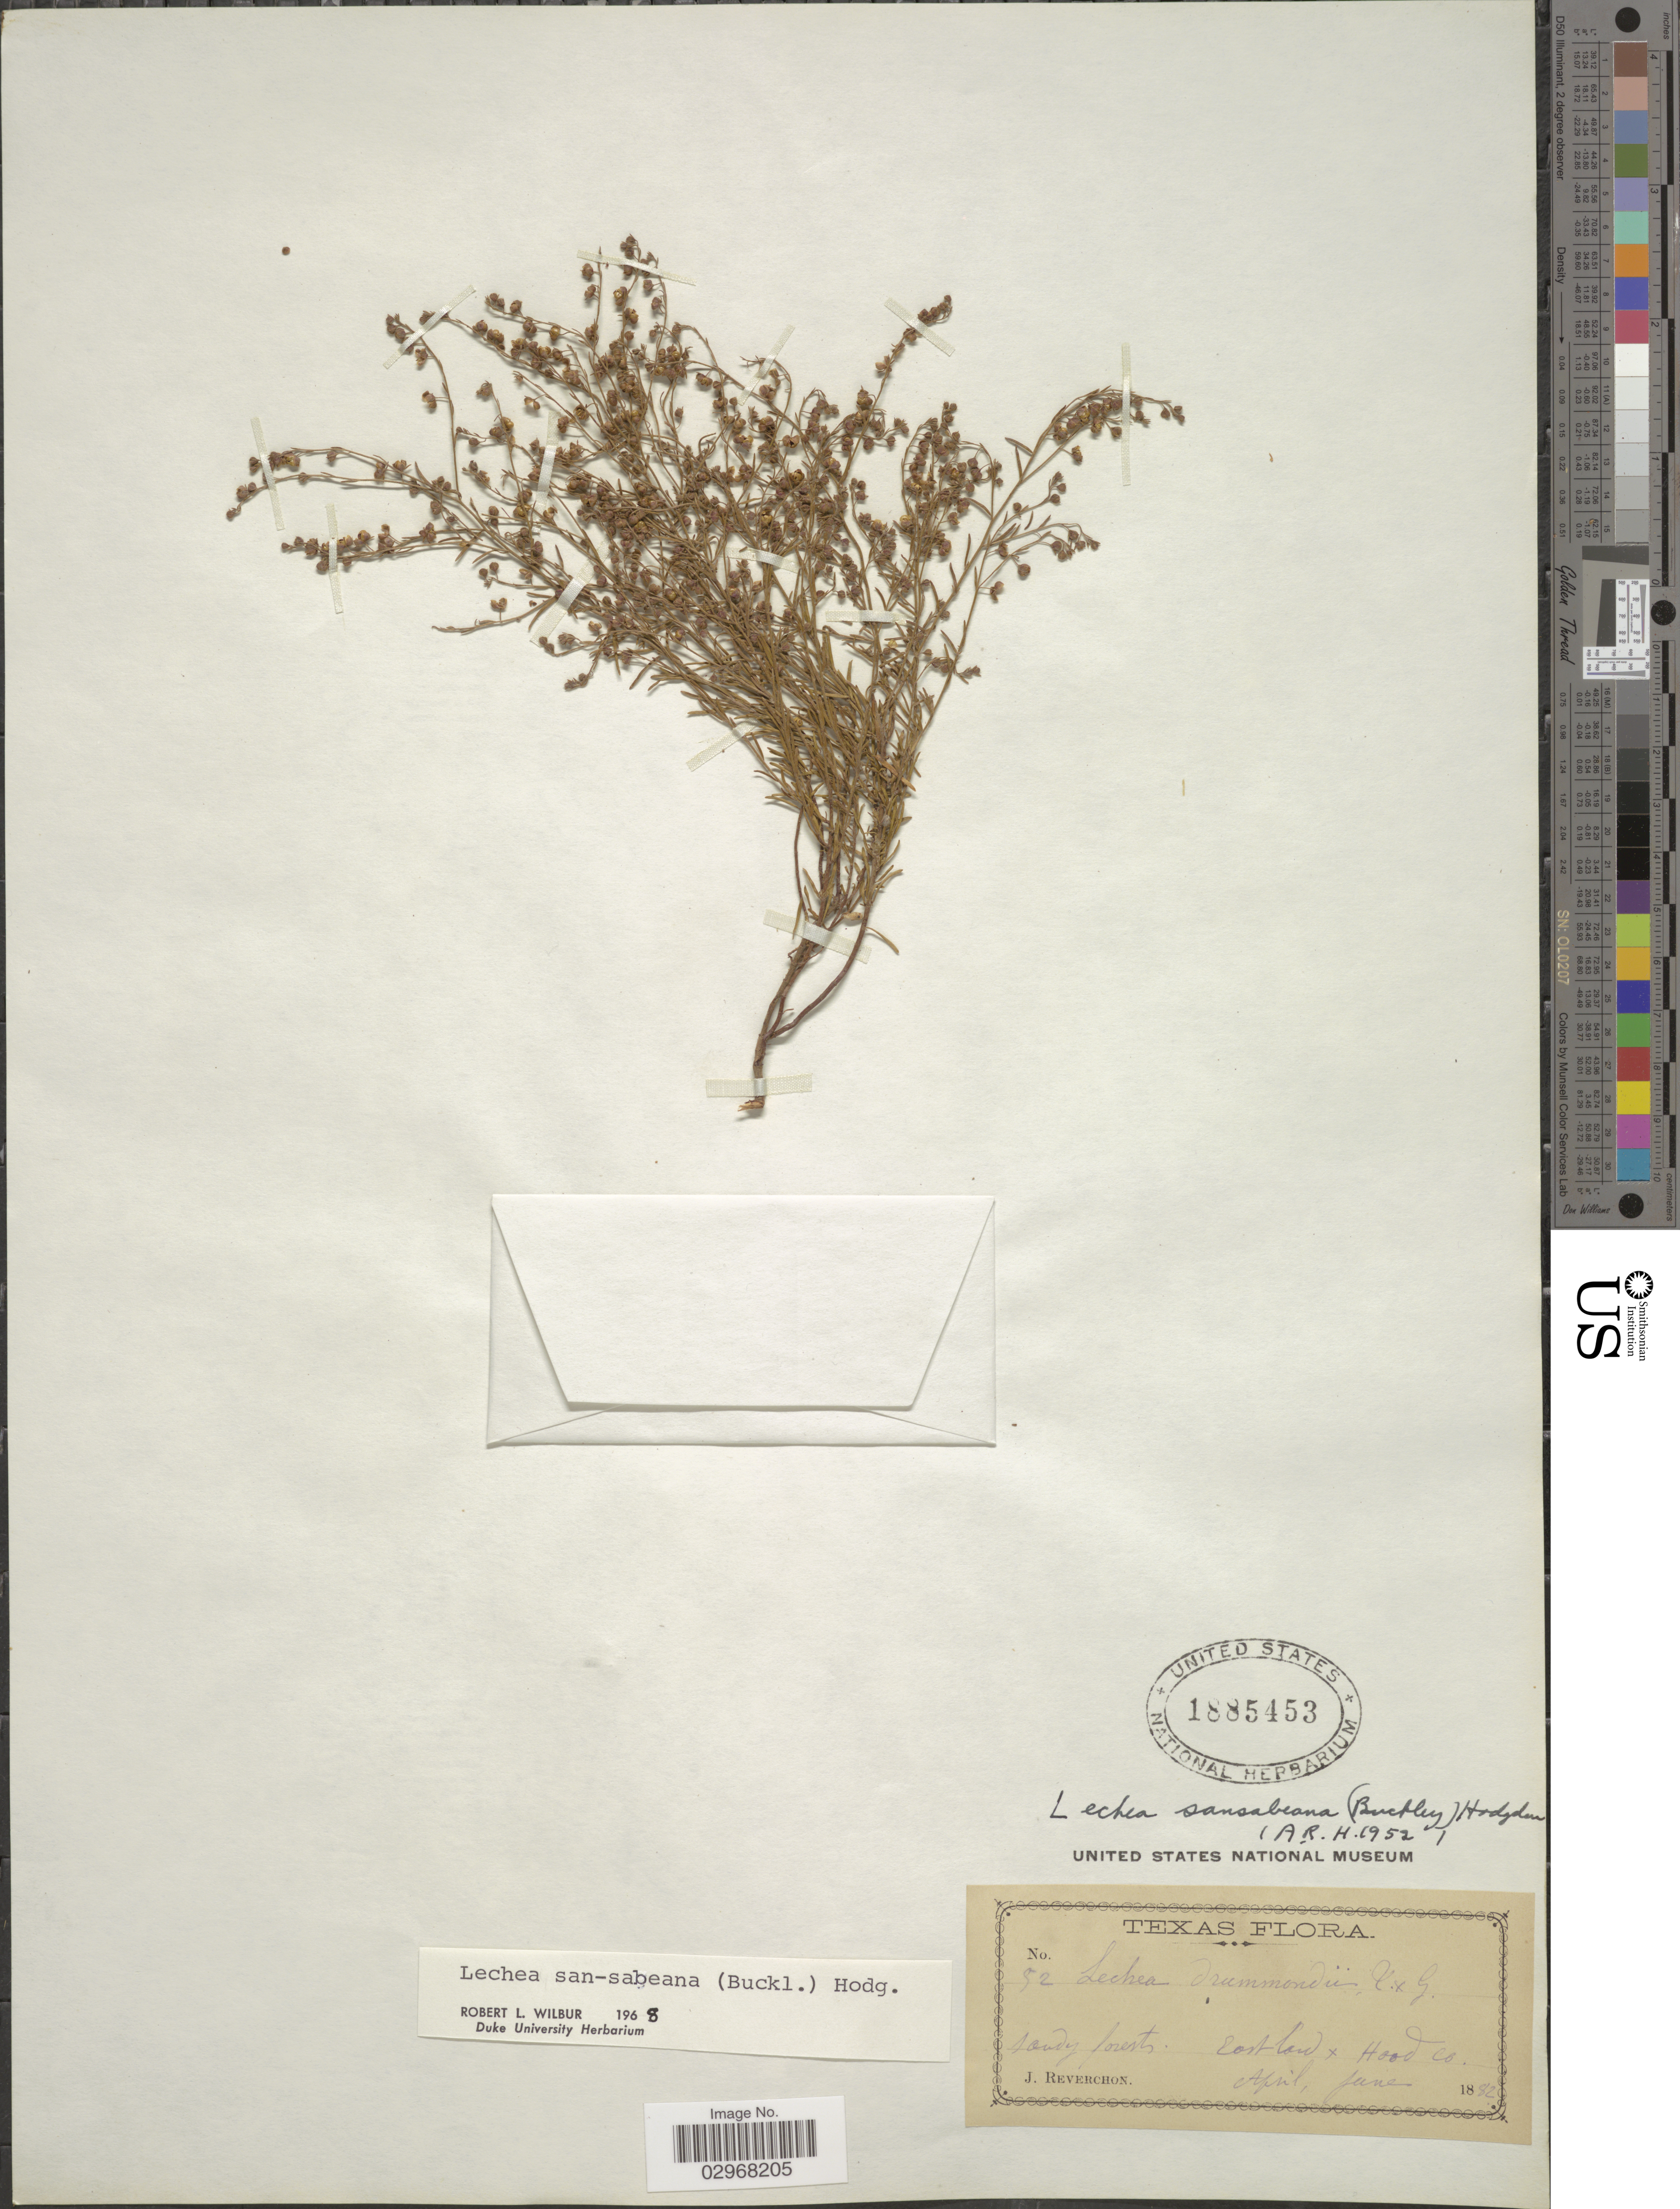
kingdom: Plantae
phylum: Tracheophyta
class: Magnoliopsida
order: Malvales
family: Cistaceae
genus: Lechea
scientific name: Lechea san-sabeana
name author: (Buckley) Hodgdon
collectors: J. Reverchon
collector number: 52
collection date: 1882-04/1882-06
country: United States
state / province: Texas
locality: East land [Foreign script] Hood Co.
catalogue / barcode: US 1885453